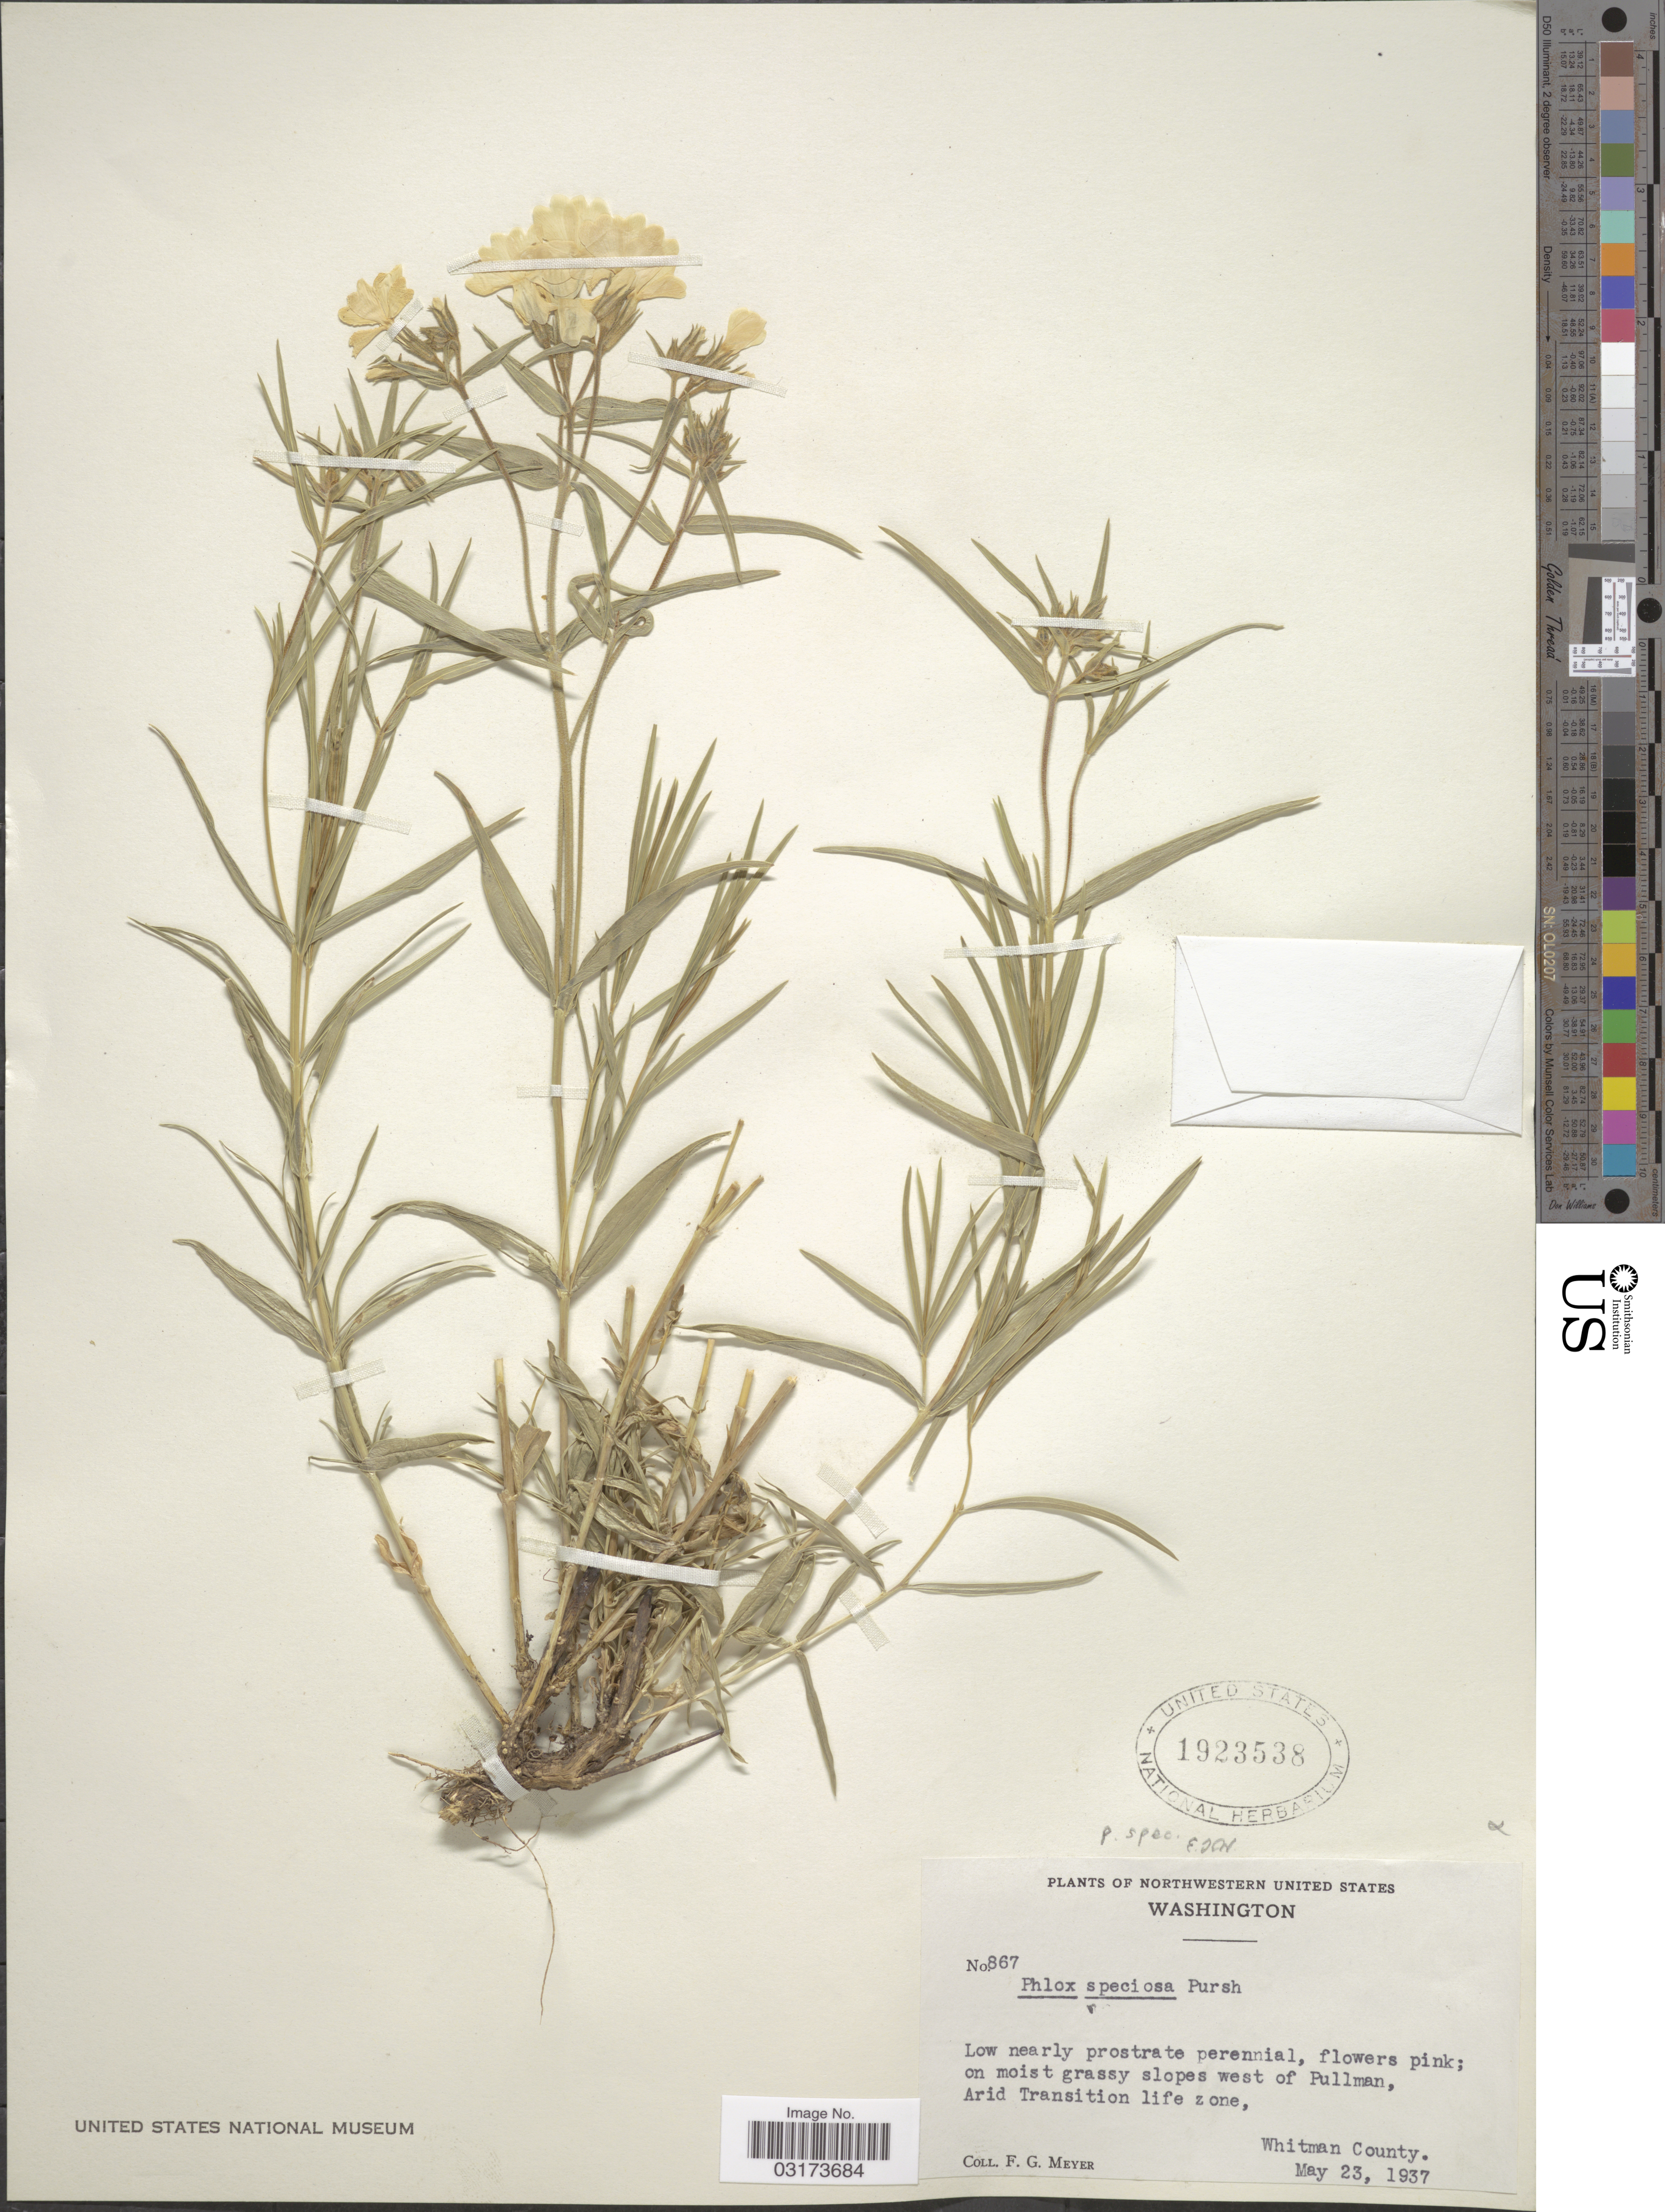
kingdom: Plantae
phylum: Tracheophyta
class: Magnoliopsida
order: Ericales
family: Polemoniaceae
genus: Phlox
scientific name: Phlox speciosa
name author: Pursh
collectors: F. G. Meyer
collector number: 867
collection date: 1937-05-23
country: United States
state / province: Washington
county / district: Whitman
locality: Northwestern United States. West of Pullman, Arid Transition life zone, Whitman County.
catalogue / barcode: US 1923538